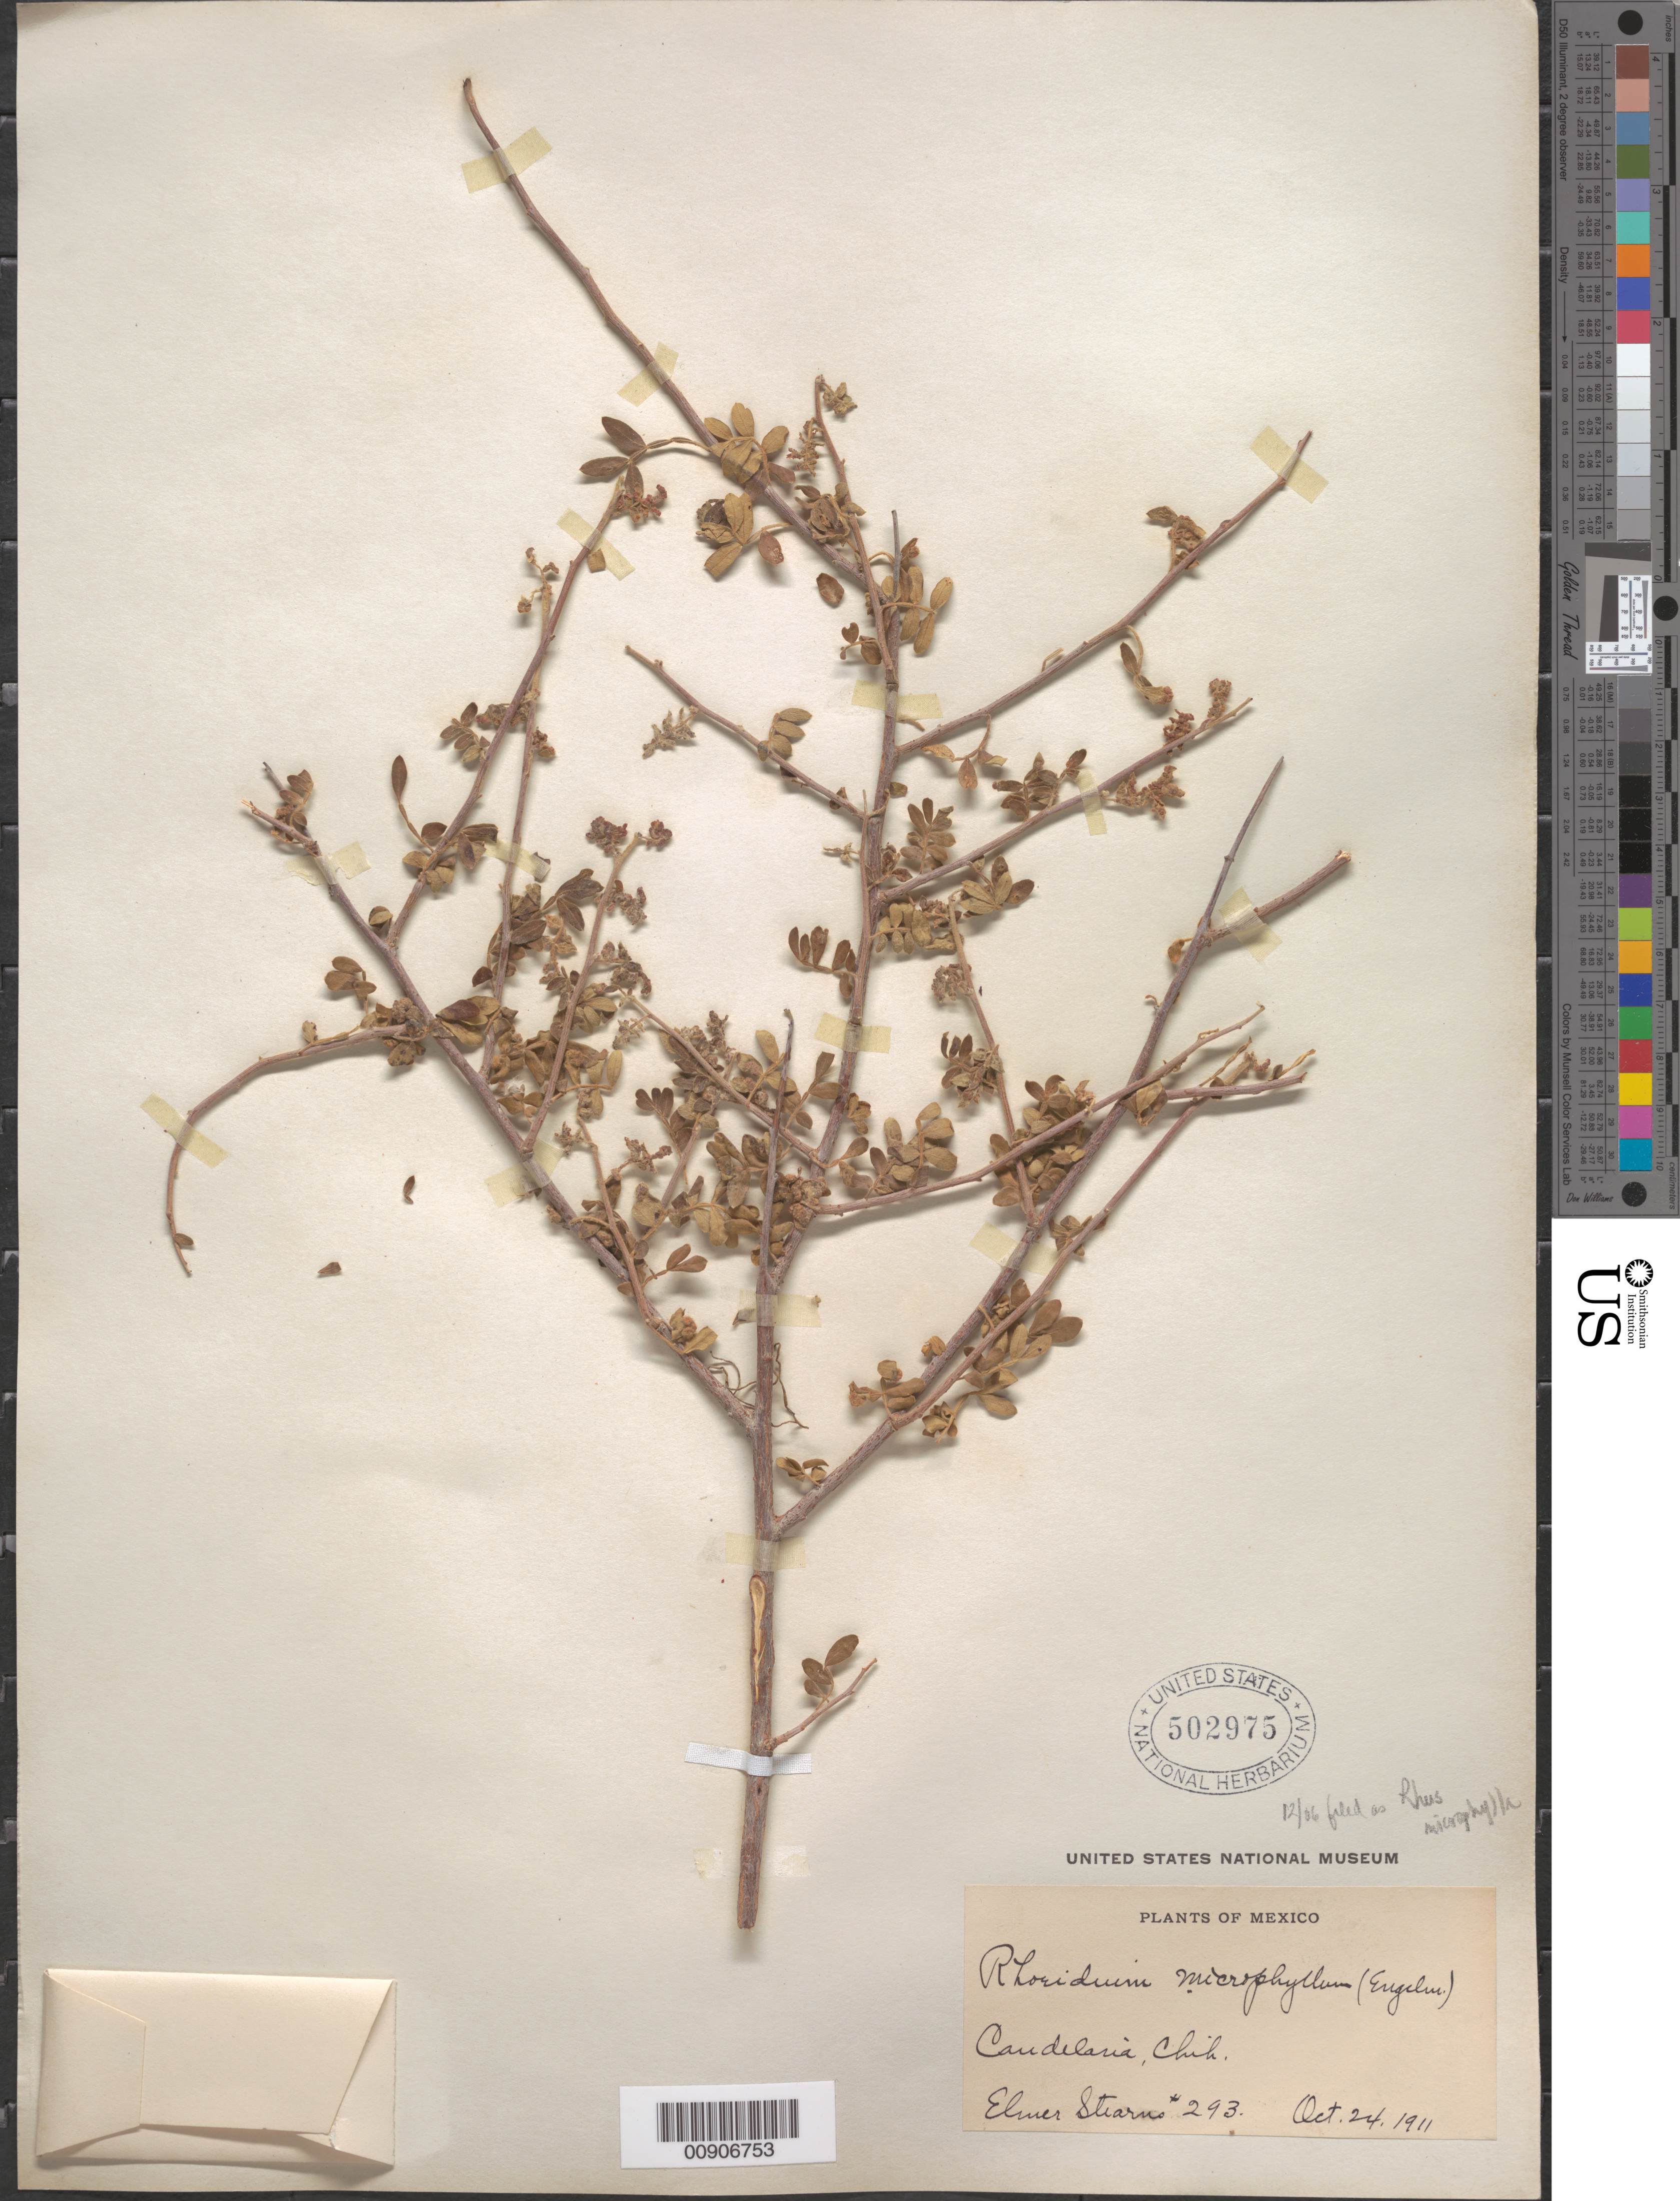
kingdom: Plantae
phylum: Tracheophyta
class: Magnoliopsida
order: Sapindales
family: Anacardiaceae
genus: Rhus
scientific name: Rhus microphylla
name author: Engelm.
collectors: E. Stearns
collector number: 293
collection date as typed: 24 Oct 1911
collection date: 1911-10-24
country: Mexico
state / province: Chihuahua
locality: Candelaria, Chihuahua.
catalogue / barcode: US 502975